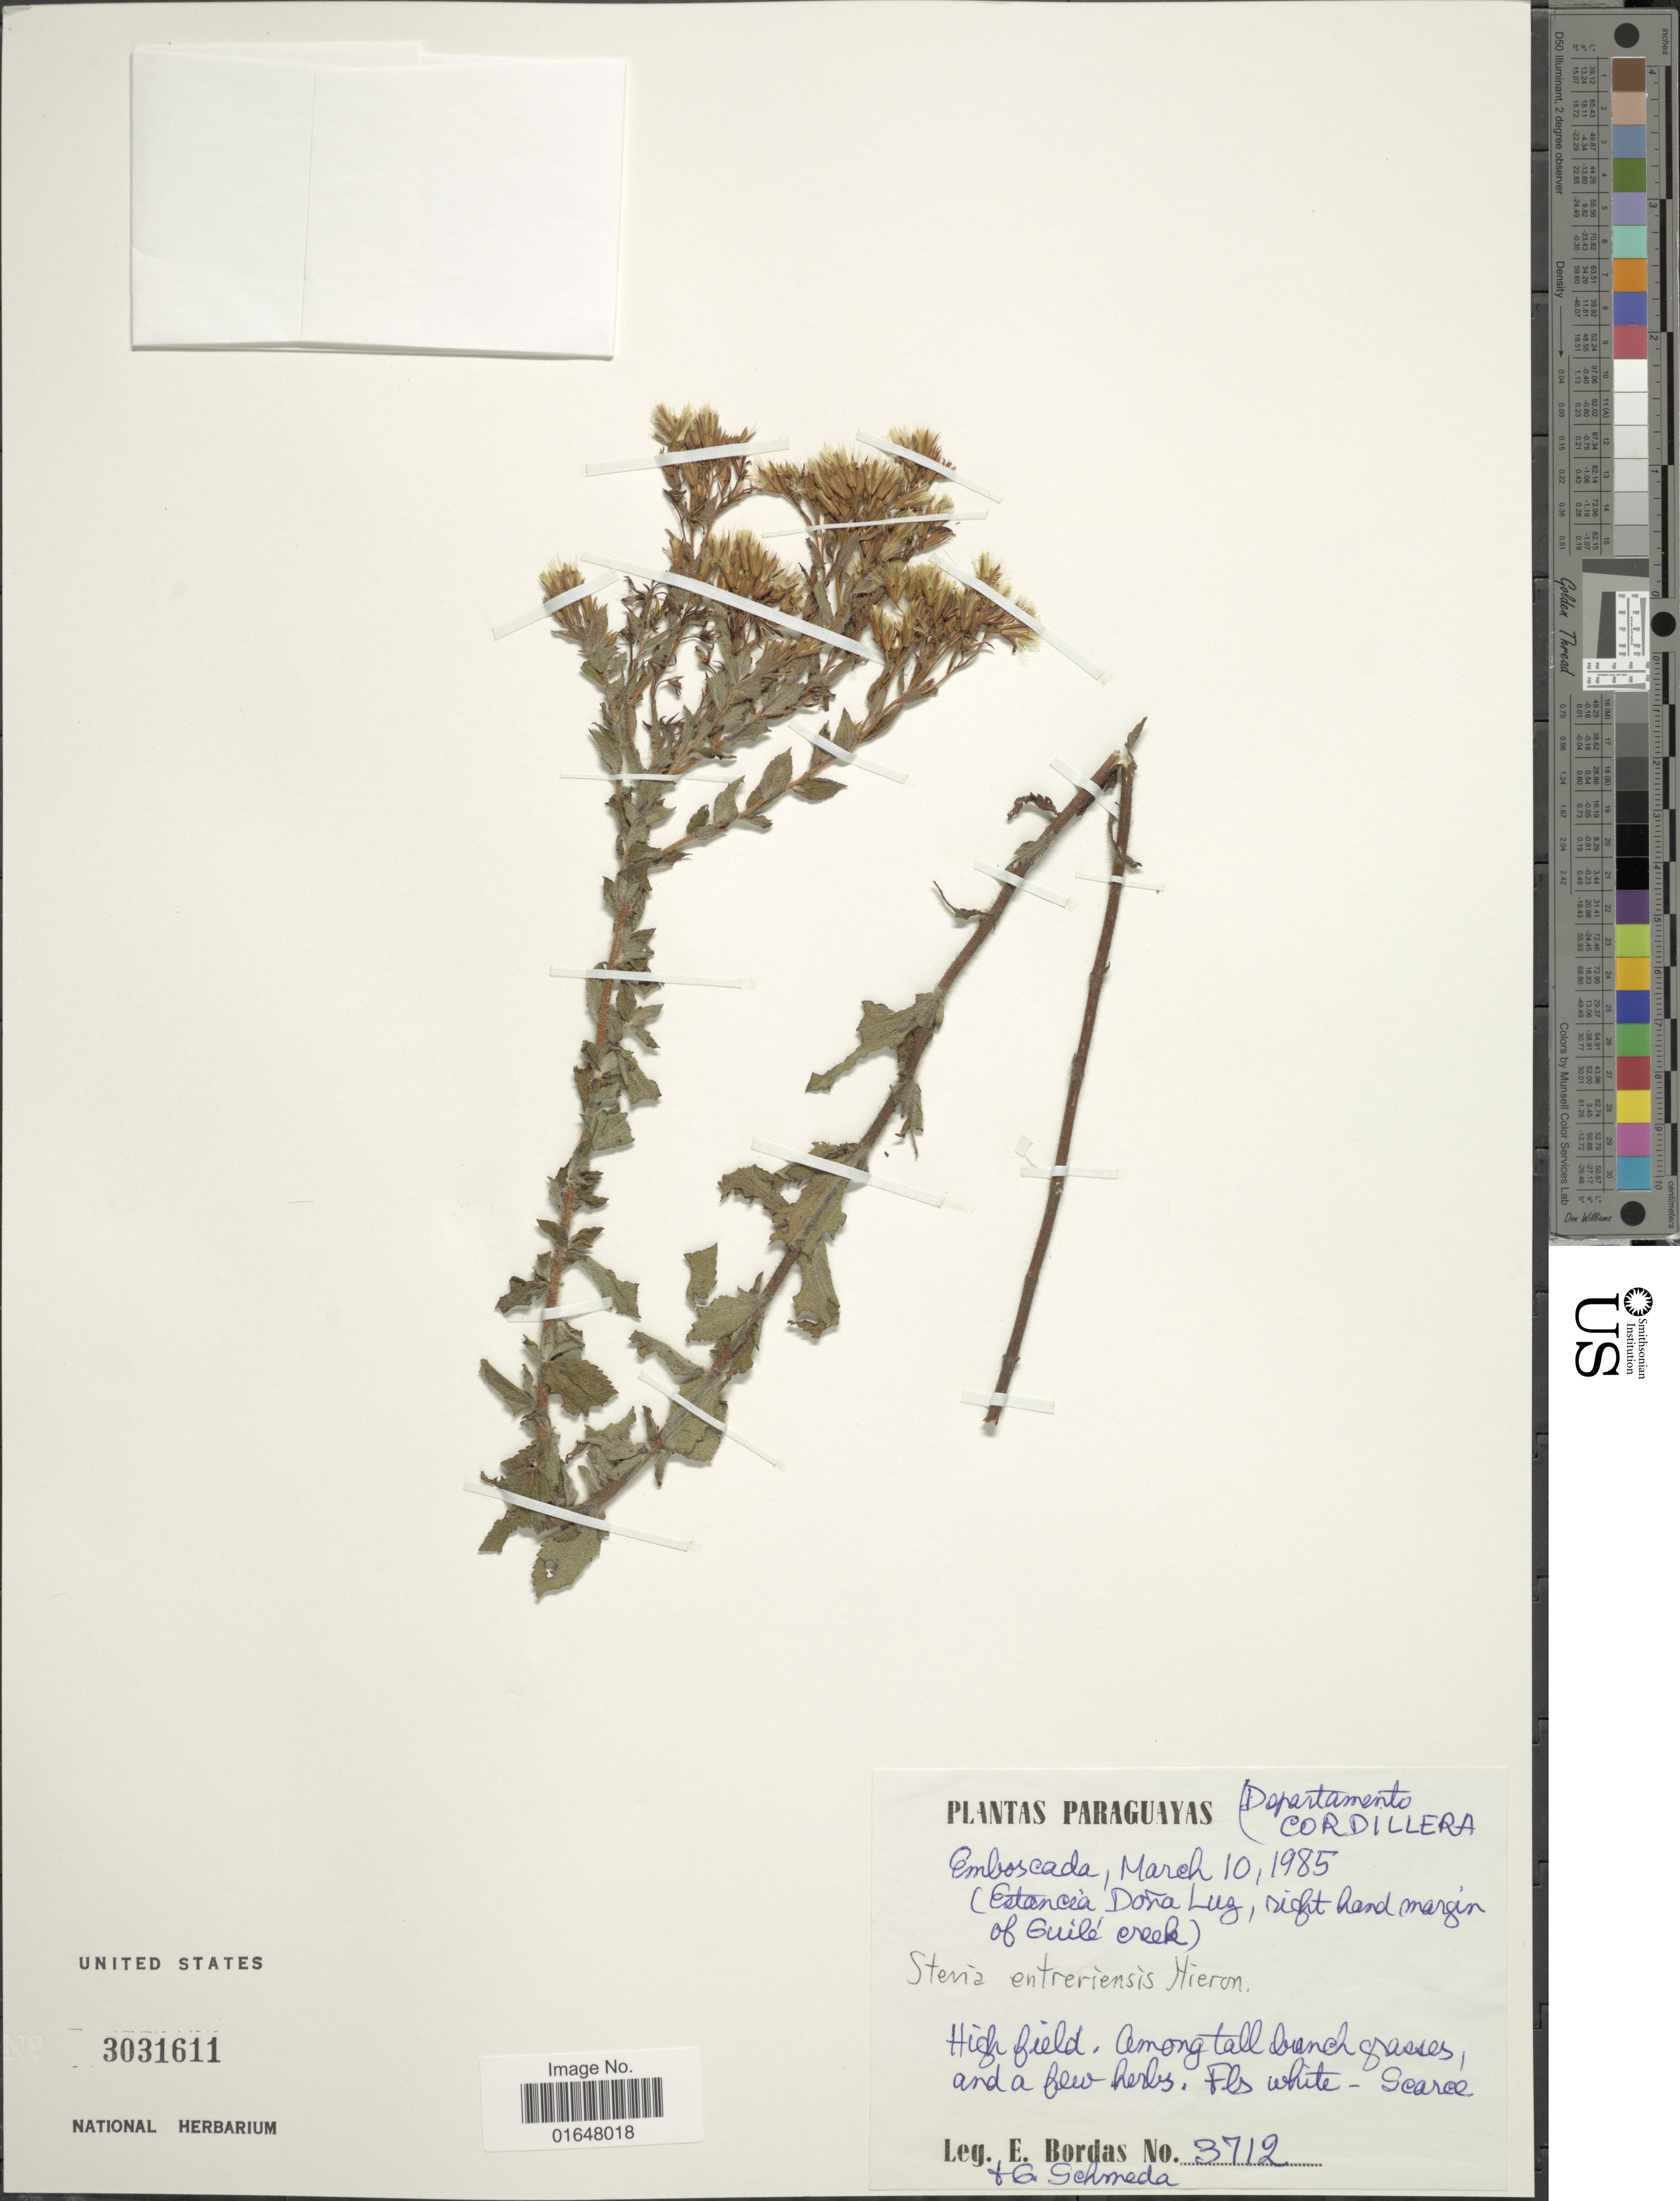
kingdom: Plantae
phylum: Tracheophyta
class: Magnoliopsida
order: Asterales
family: Asteraceae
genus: Stevia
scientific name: Stevia entreriensis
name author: Hieron.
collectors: E. Bordas & G. Schmeda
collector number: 3712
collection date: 1985-03-10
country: Paraguay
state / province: Cordillera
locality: Paraguayas, Emboscada, Estancia Dora Luz, right hand margin of Guile Creek.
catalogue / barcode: US 3031611